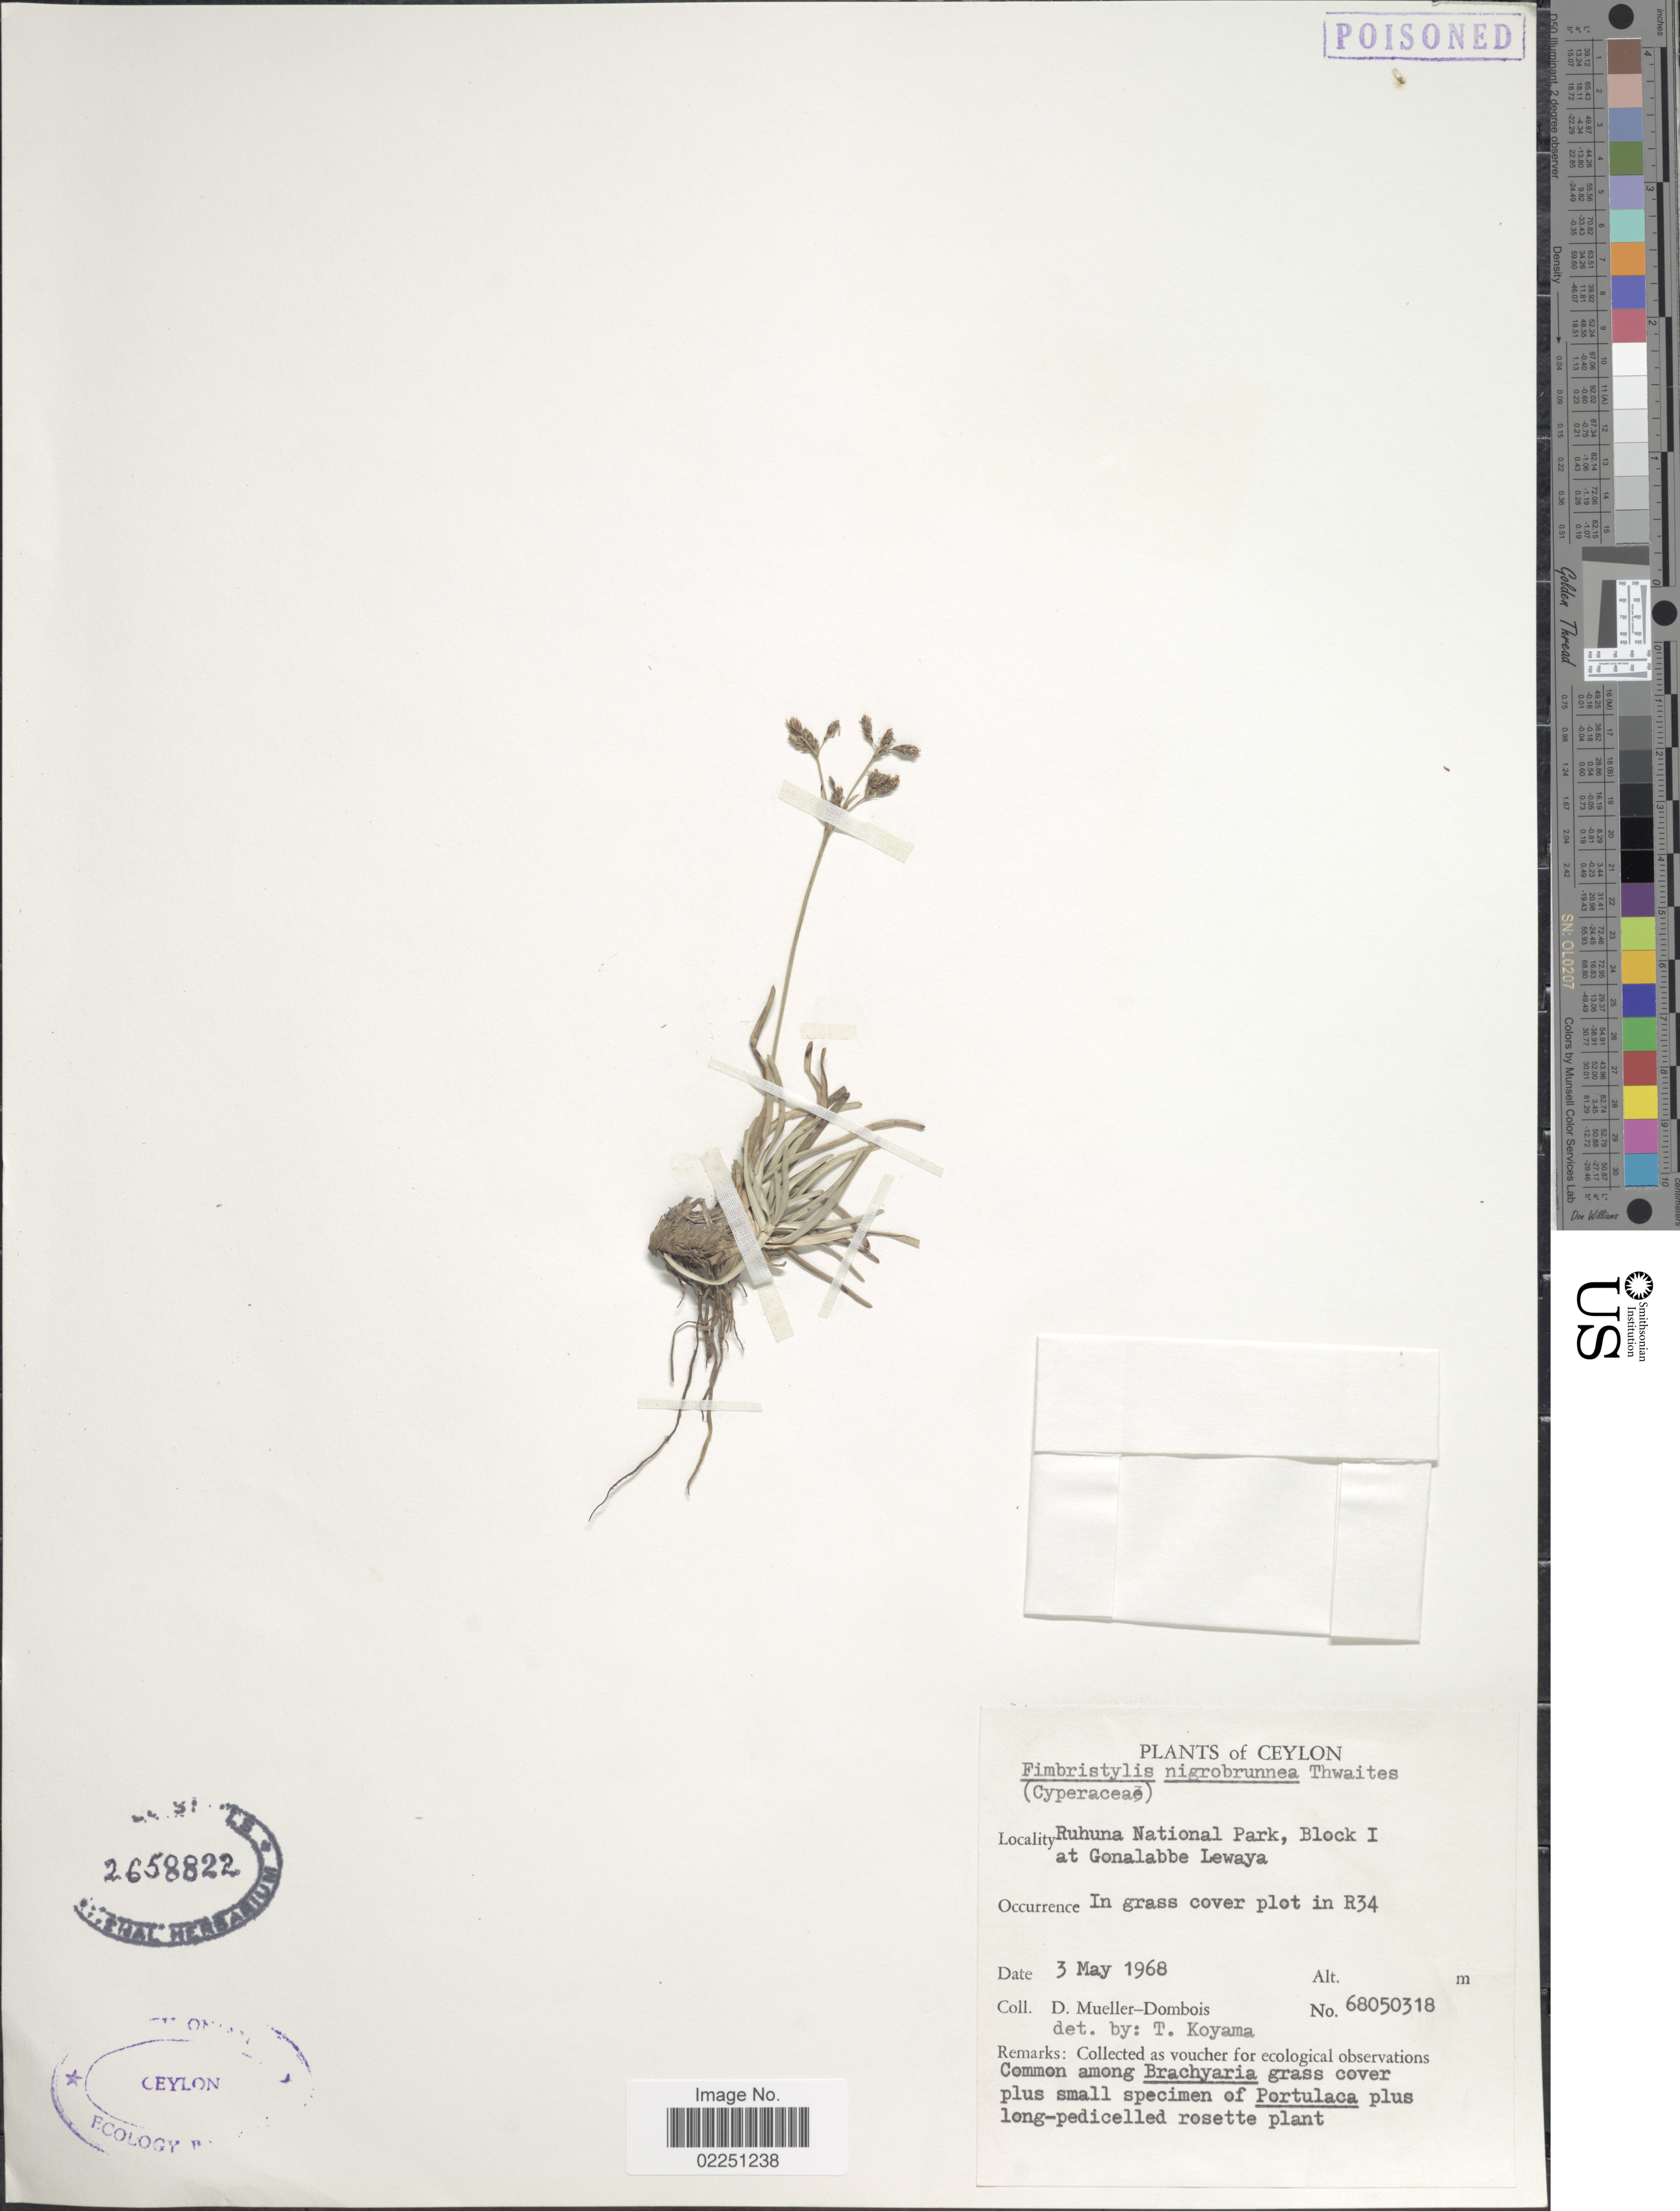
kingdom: Plantae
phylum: Tracheophyta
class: Liliopsida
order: Poales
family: Cyperaceae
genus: Fimbristylis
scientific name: Fimbristylis nigrobrunnea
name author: Thwaites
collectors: D. Mueller-Dombois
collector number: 68050318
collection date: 1968-05-03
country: Sri Lanka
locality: Ceylon. Ruhuna National Park, Block 1 at Gonalabbe Lewaya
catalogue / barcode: US 2658822